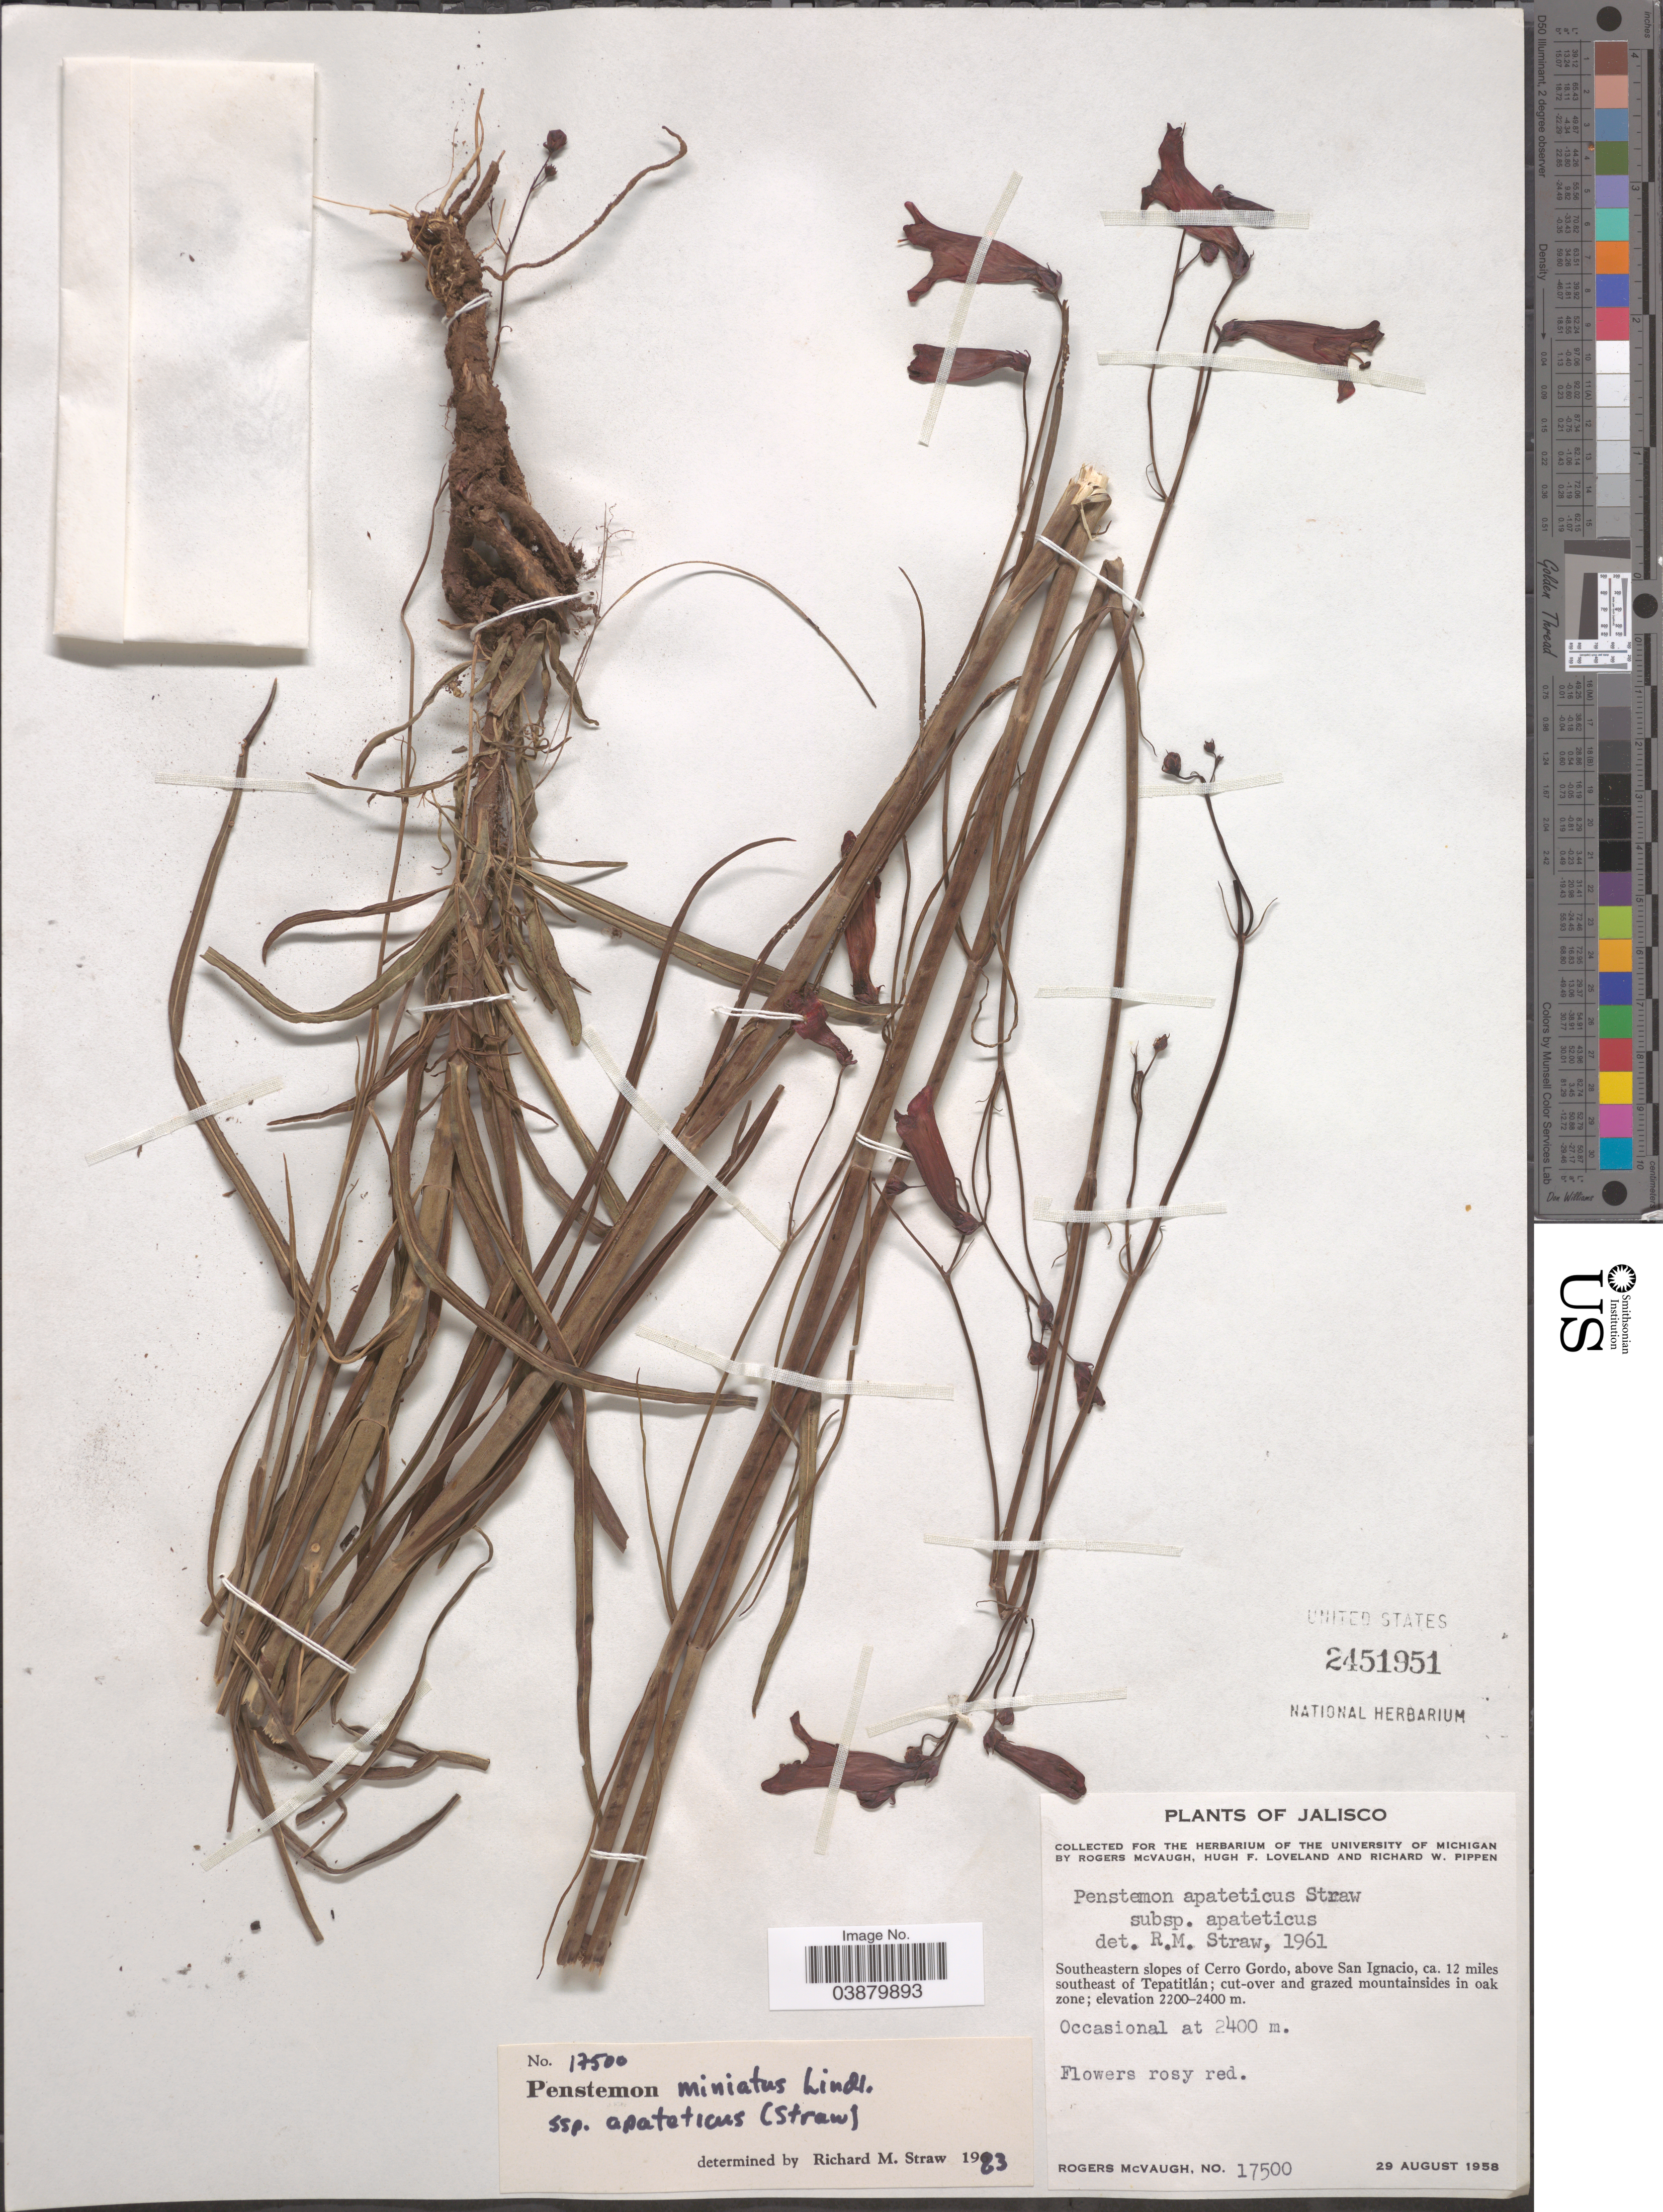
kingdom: Plantae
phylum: Tracheophyta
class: Magnoliopsida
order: Lamiales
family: Plantaginaceae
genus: Penstemon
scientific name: Penstemon miniatus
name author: Lindl.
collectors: R. McVaugh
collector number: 17500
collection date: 1958-08-29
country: Mexico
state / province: Jalisco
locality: Southeastern slopes of Cerro Gordo, above San Ignacio, ca. 12 miles southeast of Tepatitlán; cut-over and grazed mountainsides in oak zone.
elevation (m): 2400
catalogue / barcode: US 2451951